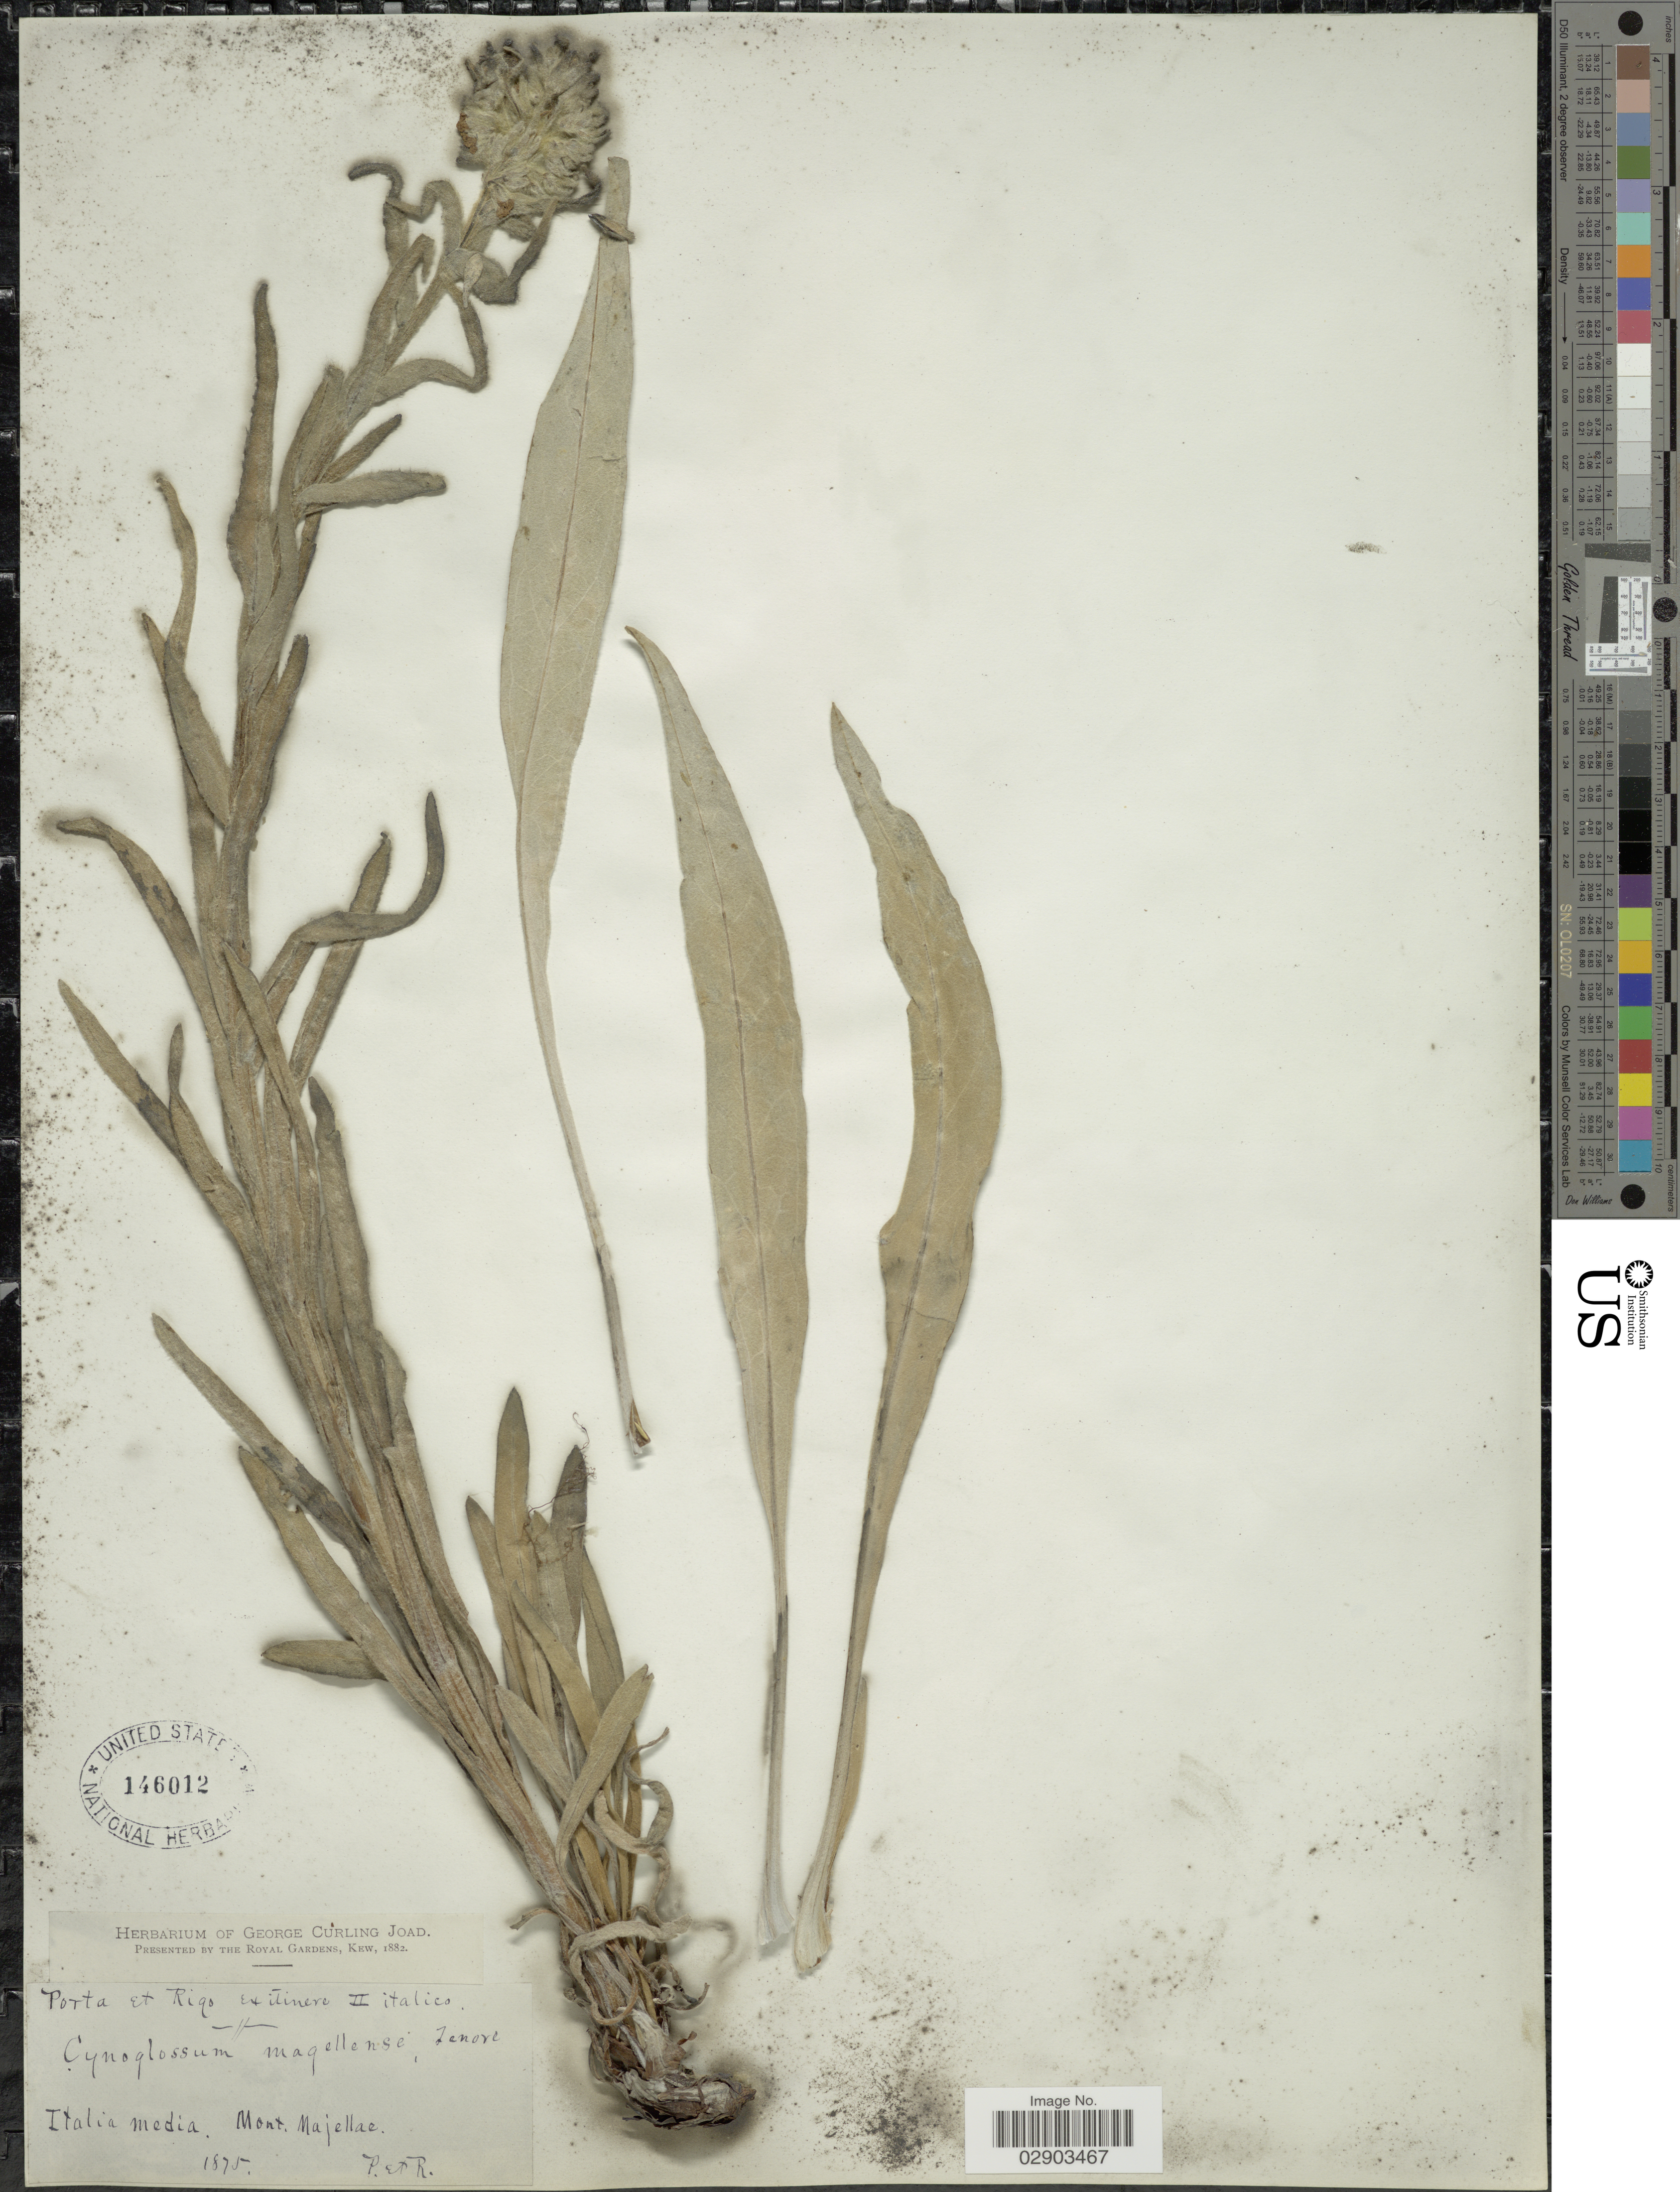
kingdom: Plantae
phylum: Tracheophyta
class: Magnoliopsida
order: Boraginales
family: Boraginaceae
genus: Cynoglossum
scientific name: Cynoglossum magellense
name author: Ten.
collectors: -- Porta & -- Rigo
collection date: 1875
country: Italy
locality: Italia media. Mont. Majellae.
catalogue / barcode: US 146012